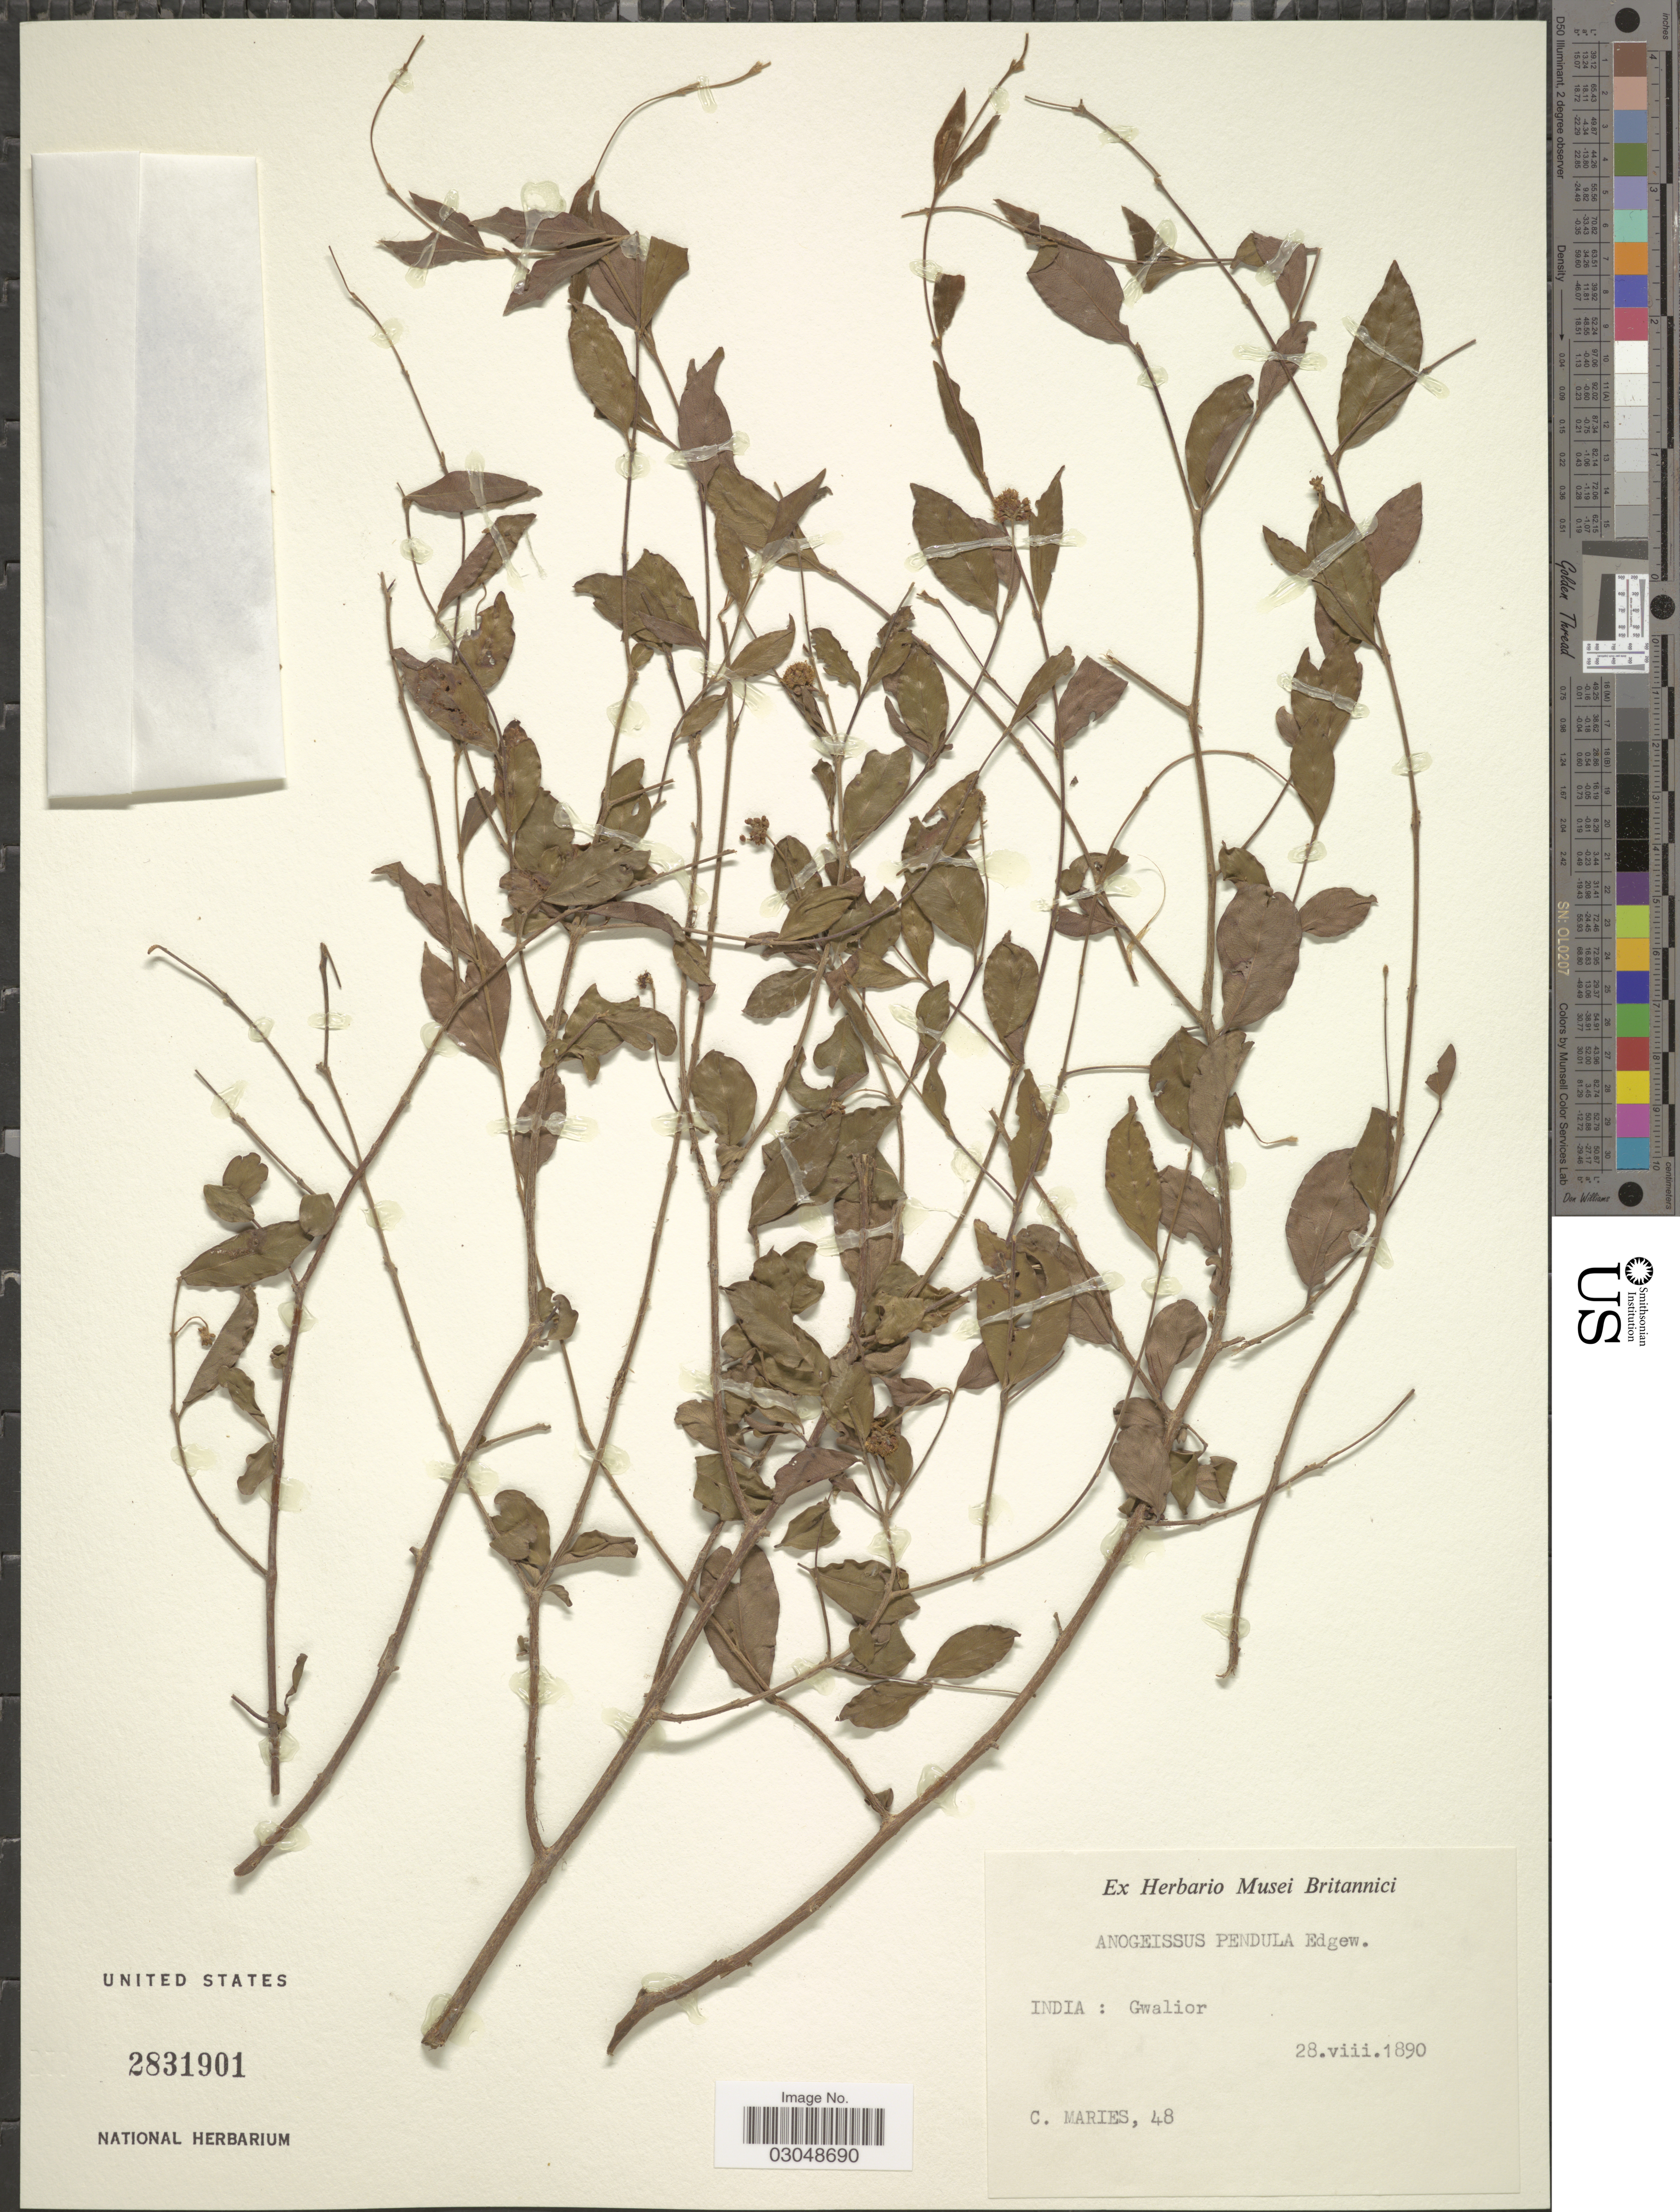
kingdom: Plantae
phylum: Tracheophyta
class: Magnoliopsida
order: Myrtales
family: Combretaceae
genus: Anogeissus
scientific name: Anogeissus pendula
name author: Edgew.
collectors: C. Maries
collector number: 48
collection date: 1890-08-28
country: India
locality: Gwalior.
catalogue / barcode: US 2831901